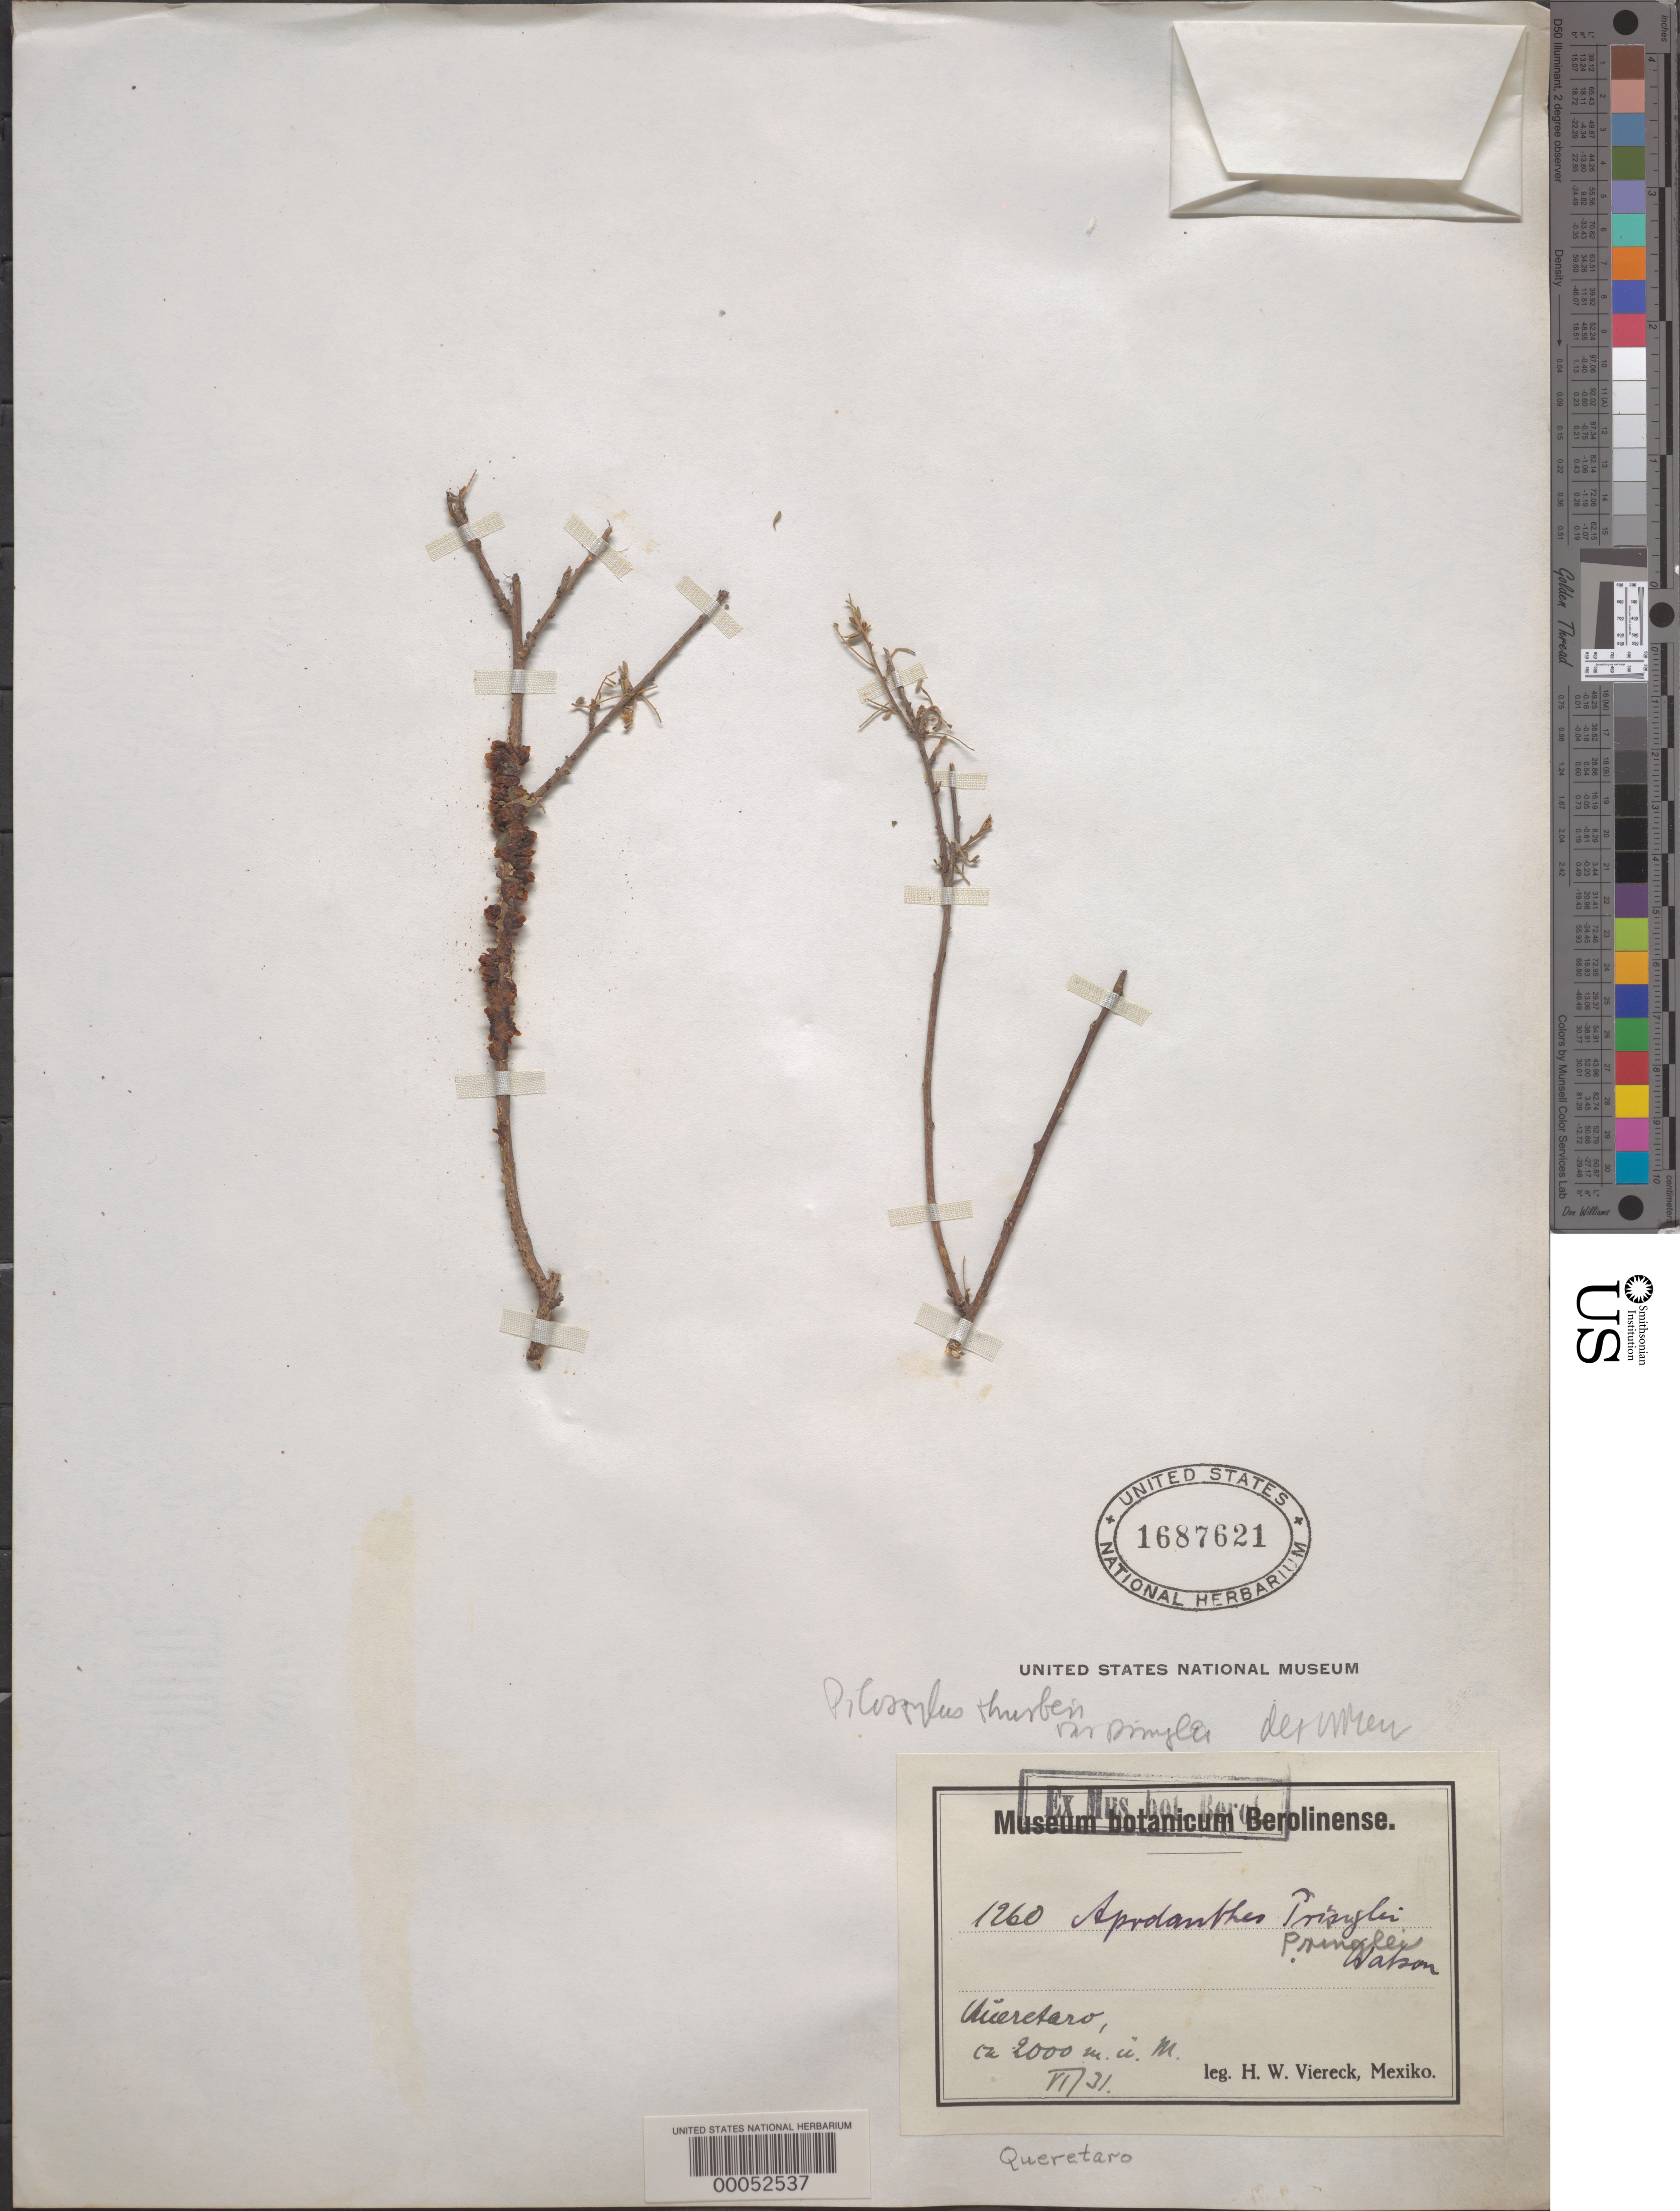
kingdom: Plantae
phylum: Tracheophyta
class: Magnoliopsida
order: Cucurbitales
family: Apodanthaceae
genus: Pilostyles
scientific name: Pilostyles thurberi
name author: A. Gray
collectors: H. W. Viereck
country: Mexico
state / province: Querétaro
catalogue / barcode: US 1687621